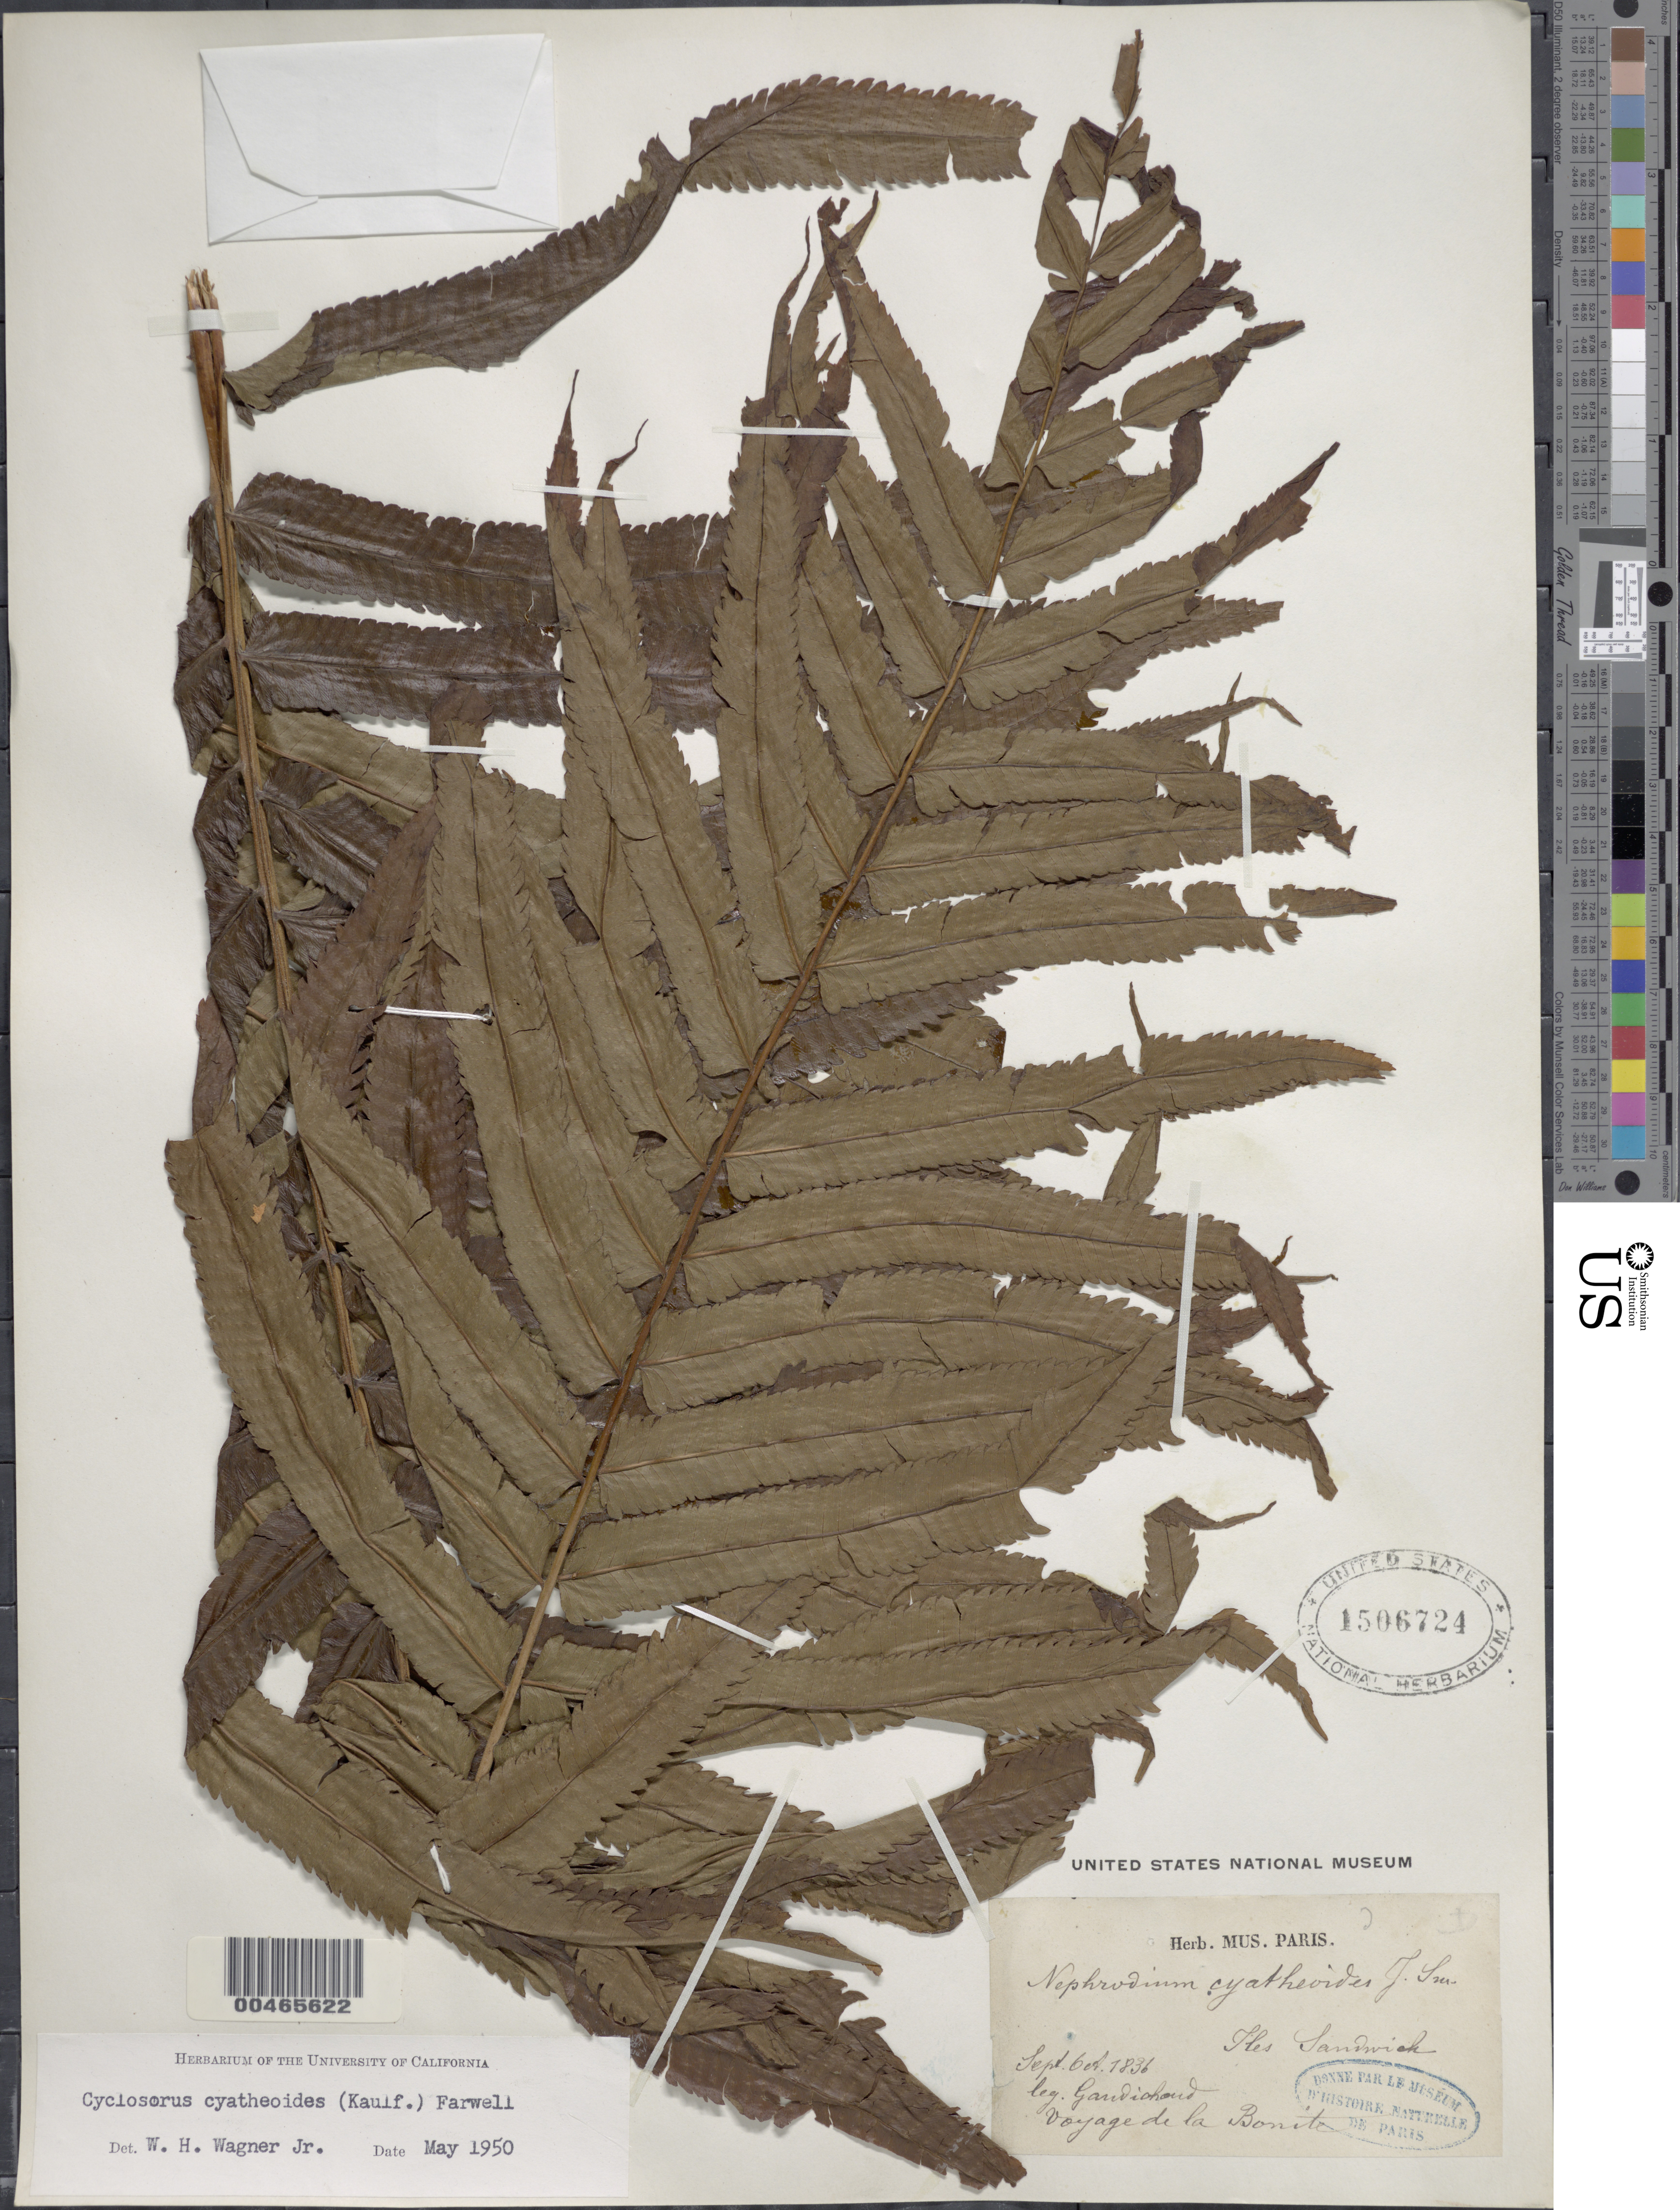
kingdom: Plantae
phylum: Tracheophyta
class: Polypodiopsida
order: Polypodiales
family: Thelypteridaceae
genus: Christella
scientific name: Christella cyatheoides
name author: (Kaulf.) Holttum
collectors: C. Gaudichaud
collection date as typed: Sep 1836 to Oct 1836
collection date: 1836-09/1836-10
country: United States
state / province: Hawaii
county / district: Kauai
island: Kaua'i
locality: Iles Sandwich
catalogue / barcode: US 1506724